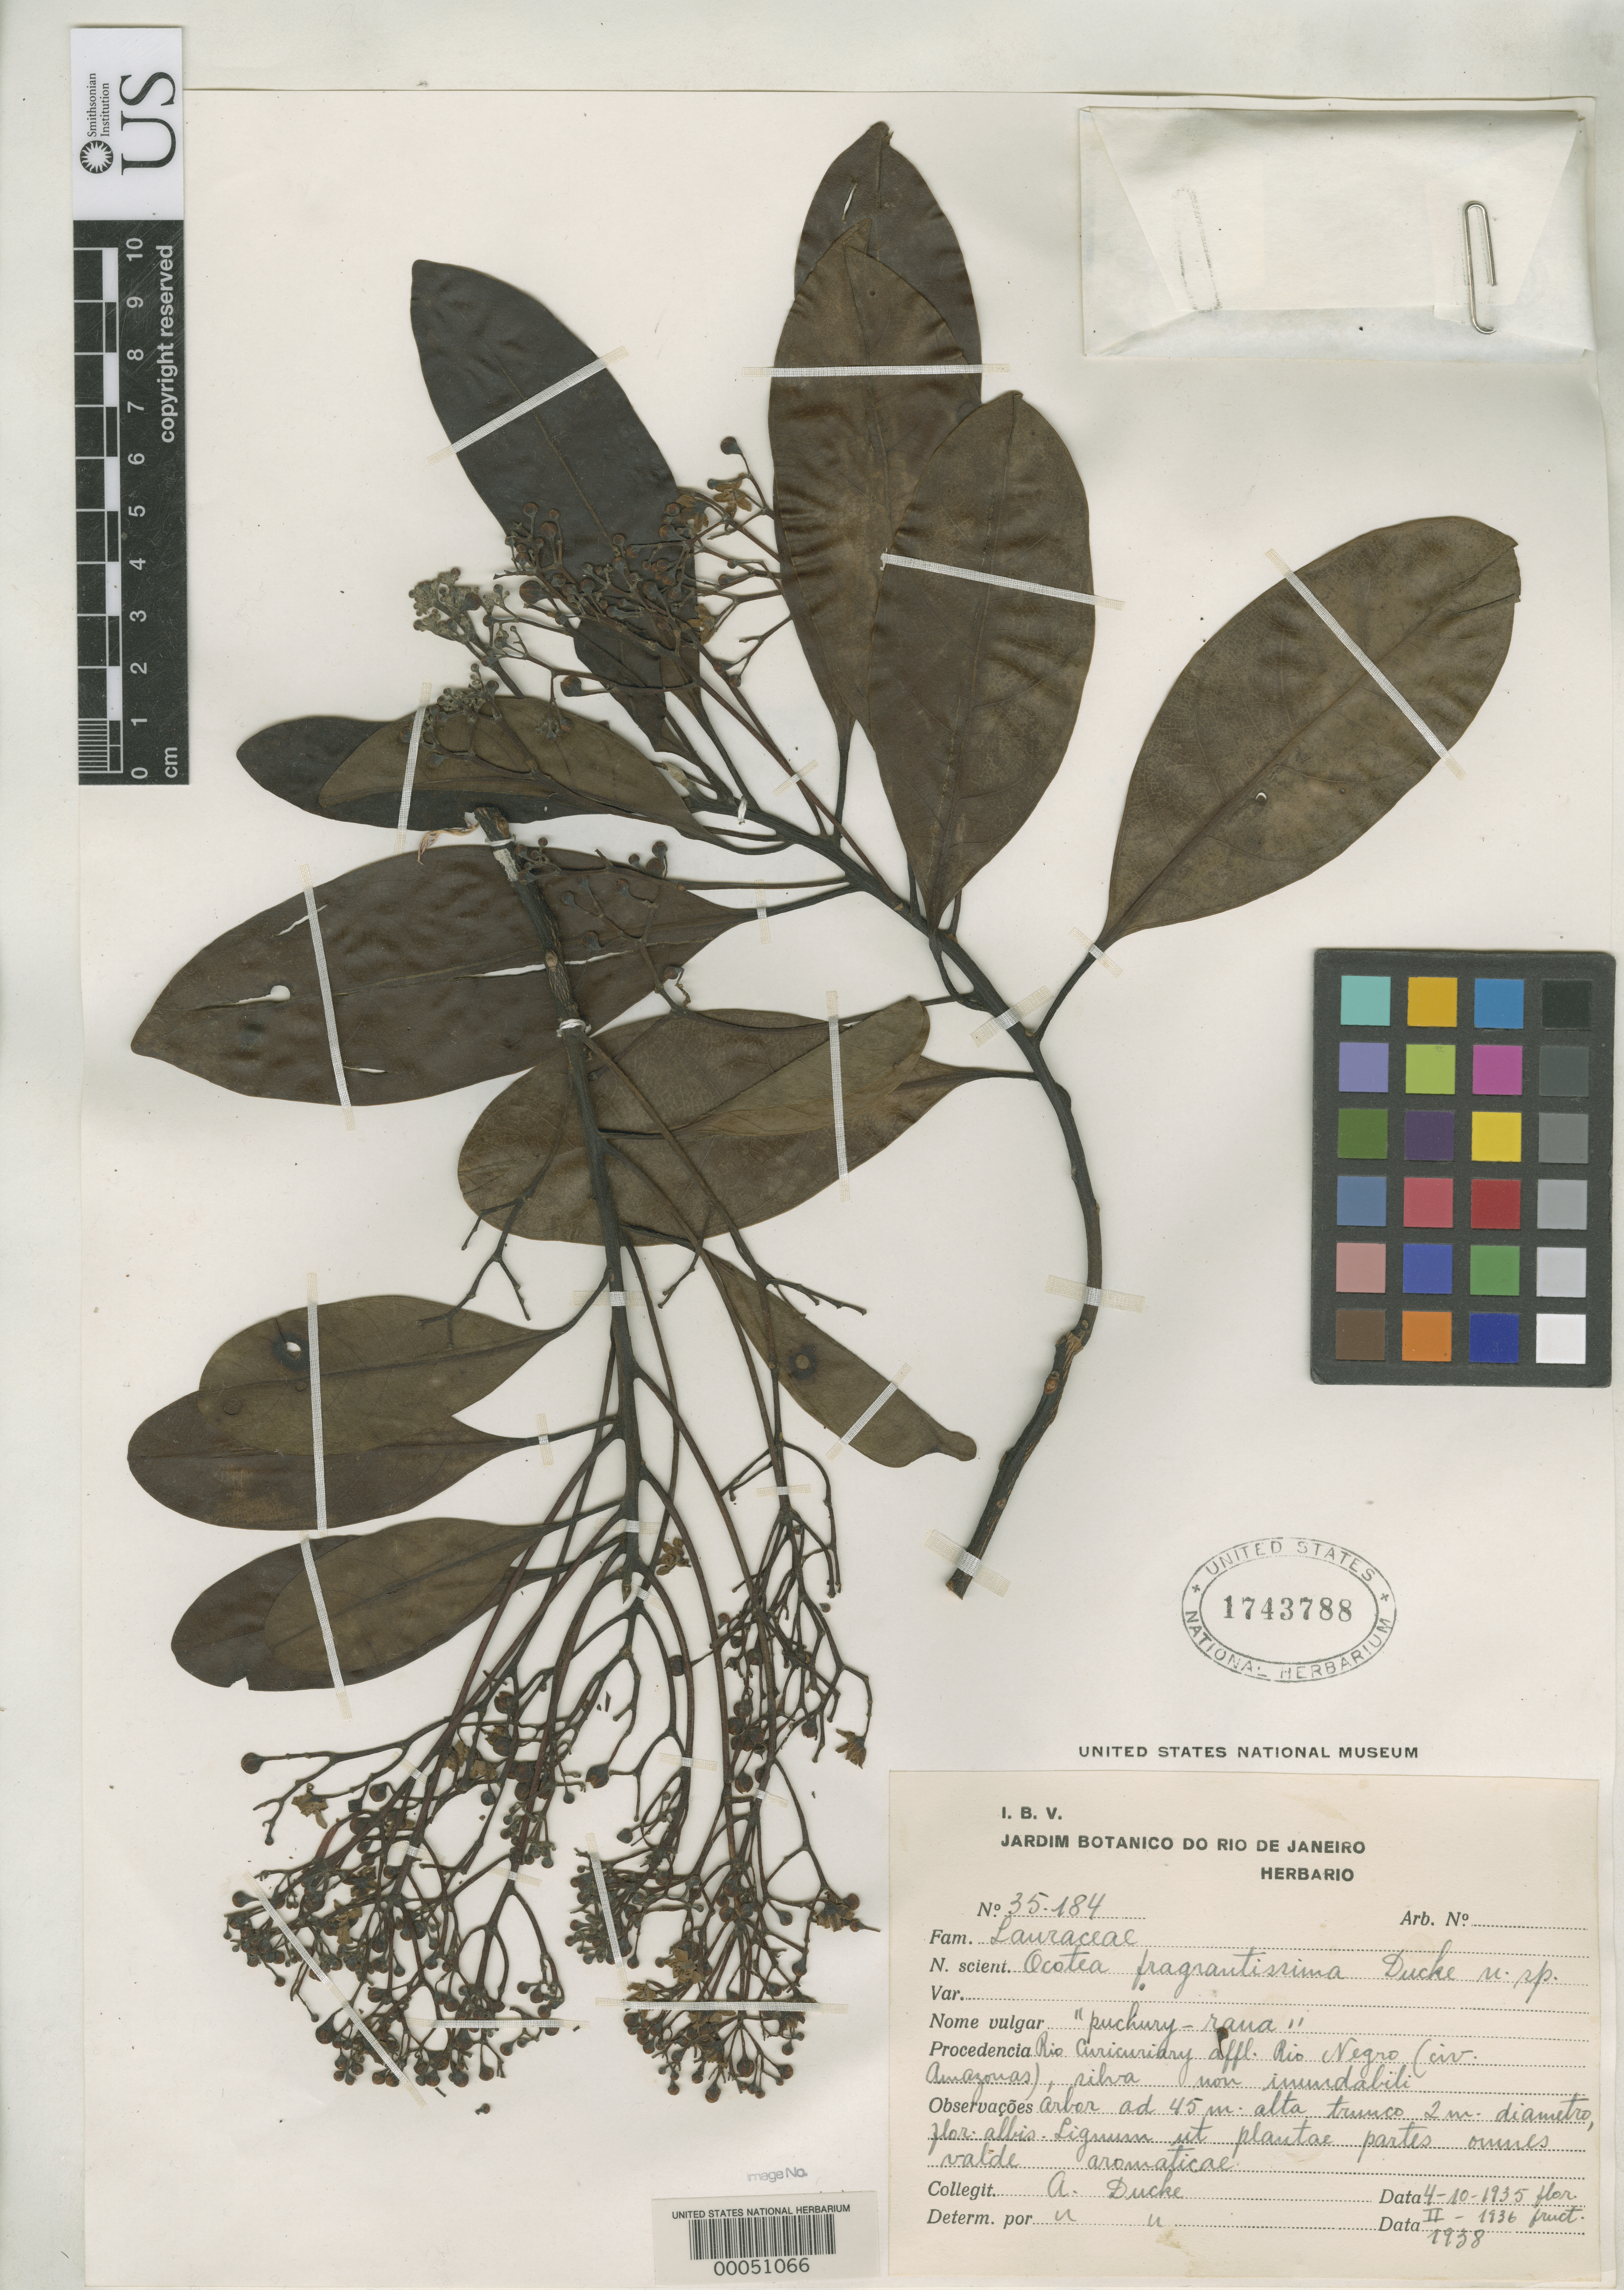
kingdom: Plantae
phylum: Tracheophyta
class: Magnoliopsida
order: Laurales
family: Lauraceae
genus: Ocotea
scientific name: Ocotea fragrantissima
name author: Ducke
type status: Type Collection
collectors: A. Ducke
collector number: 35184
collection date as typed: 1935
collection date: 1935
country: Brazil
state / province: Amazonas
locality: Rio Curicuriary.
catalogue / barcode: US 1743788